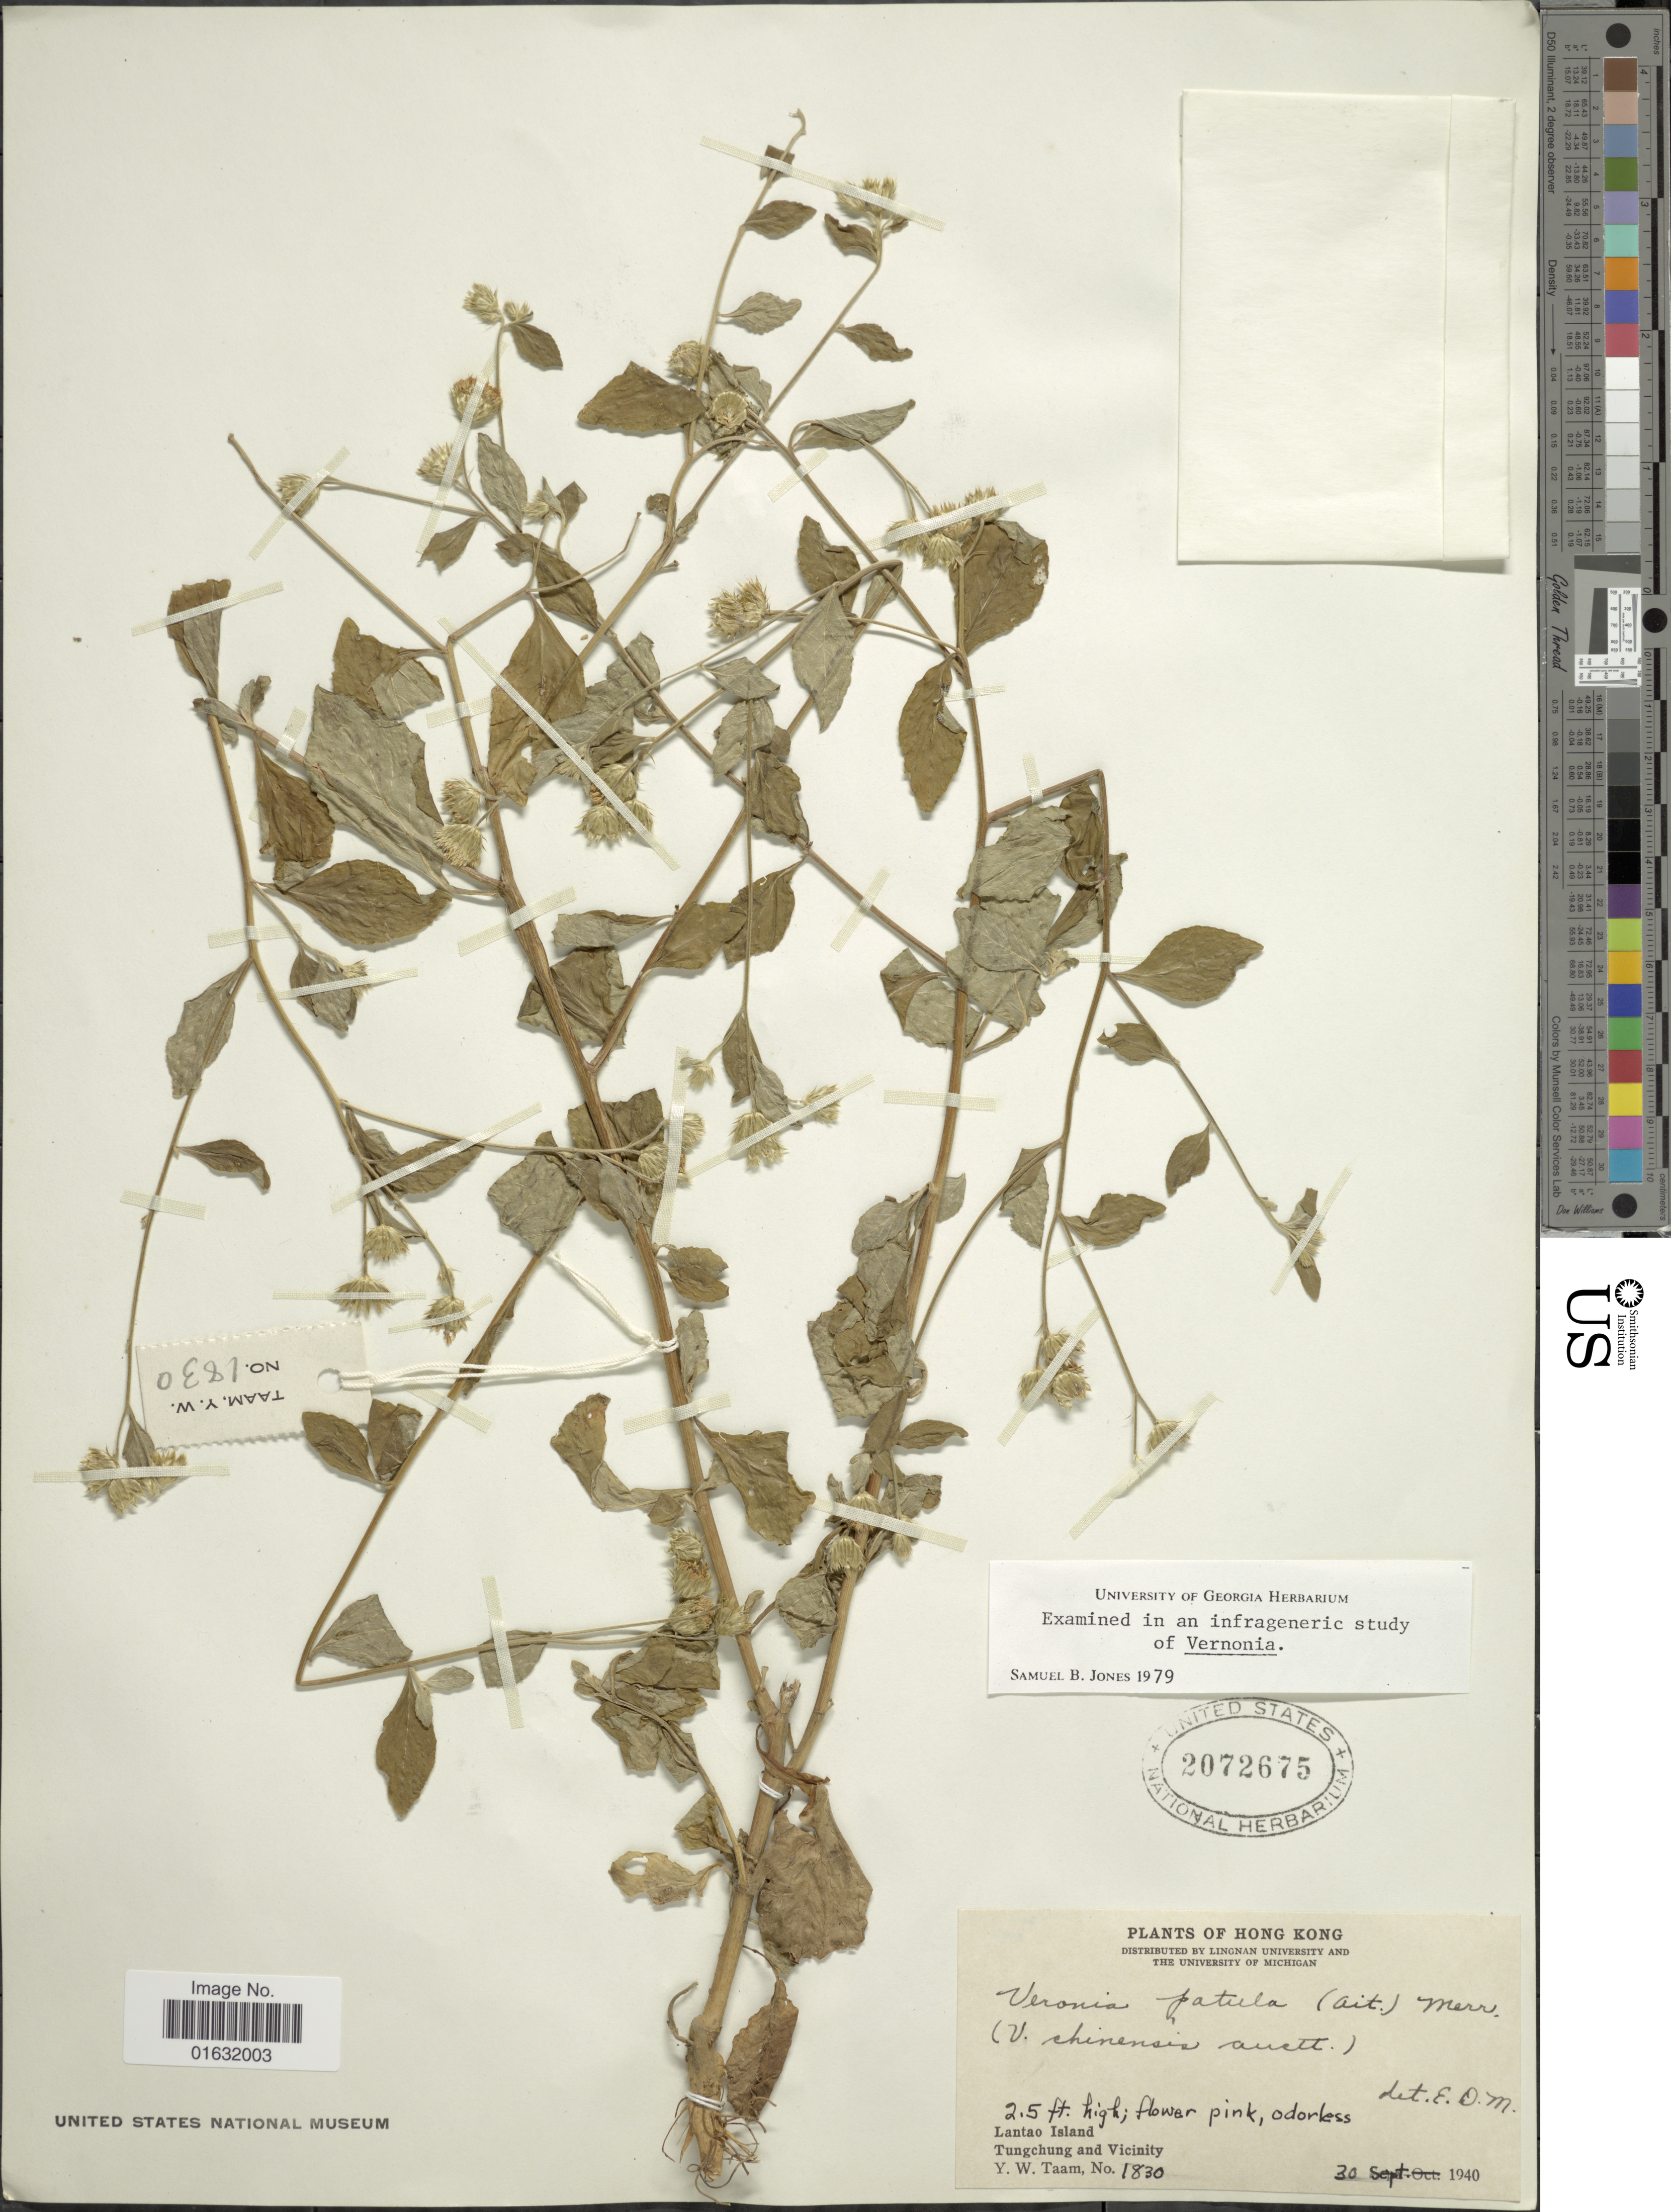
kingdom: Plantae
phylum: Tracheophyta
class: Magnoliopsida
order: Asterales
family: Asteraceae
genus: Cyanthillium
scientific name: Cyanthillium patulum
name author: (Aiton) H. Rob.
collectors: Y. W. Taam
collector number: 1830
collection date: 1940-09-30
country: China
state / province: Hong Kong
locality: Hong Kong, Lantao Island, Tucgchung and Vicinity.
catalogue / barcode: US 2072675